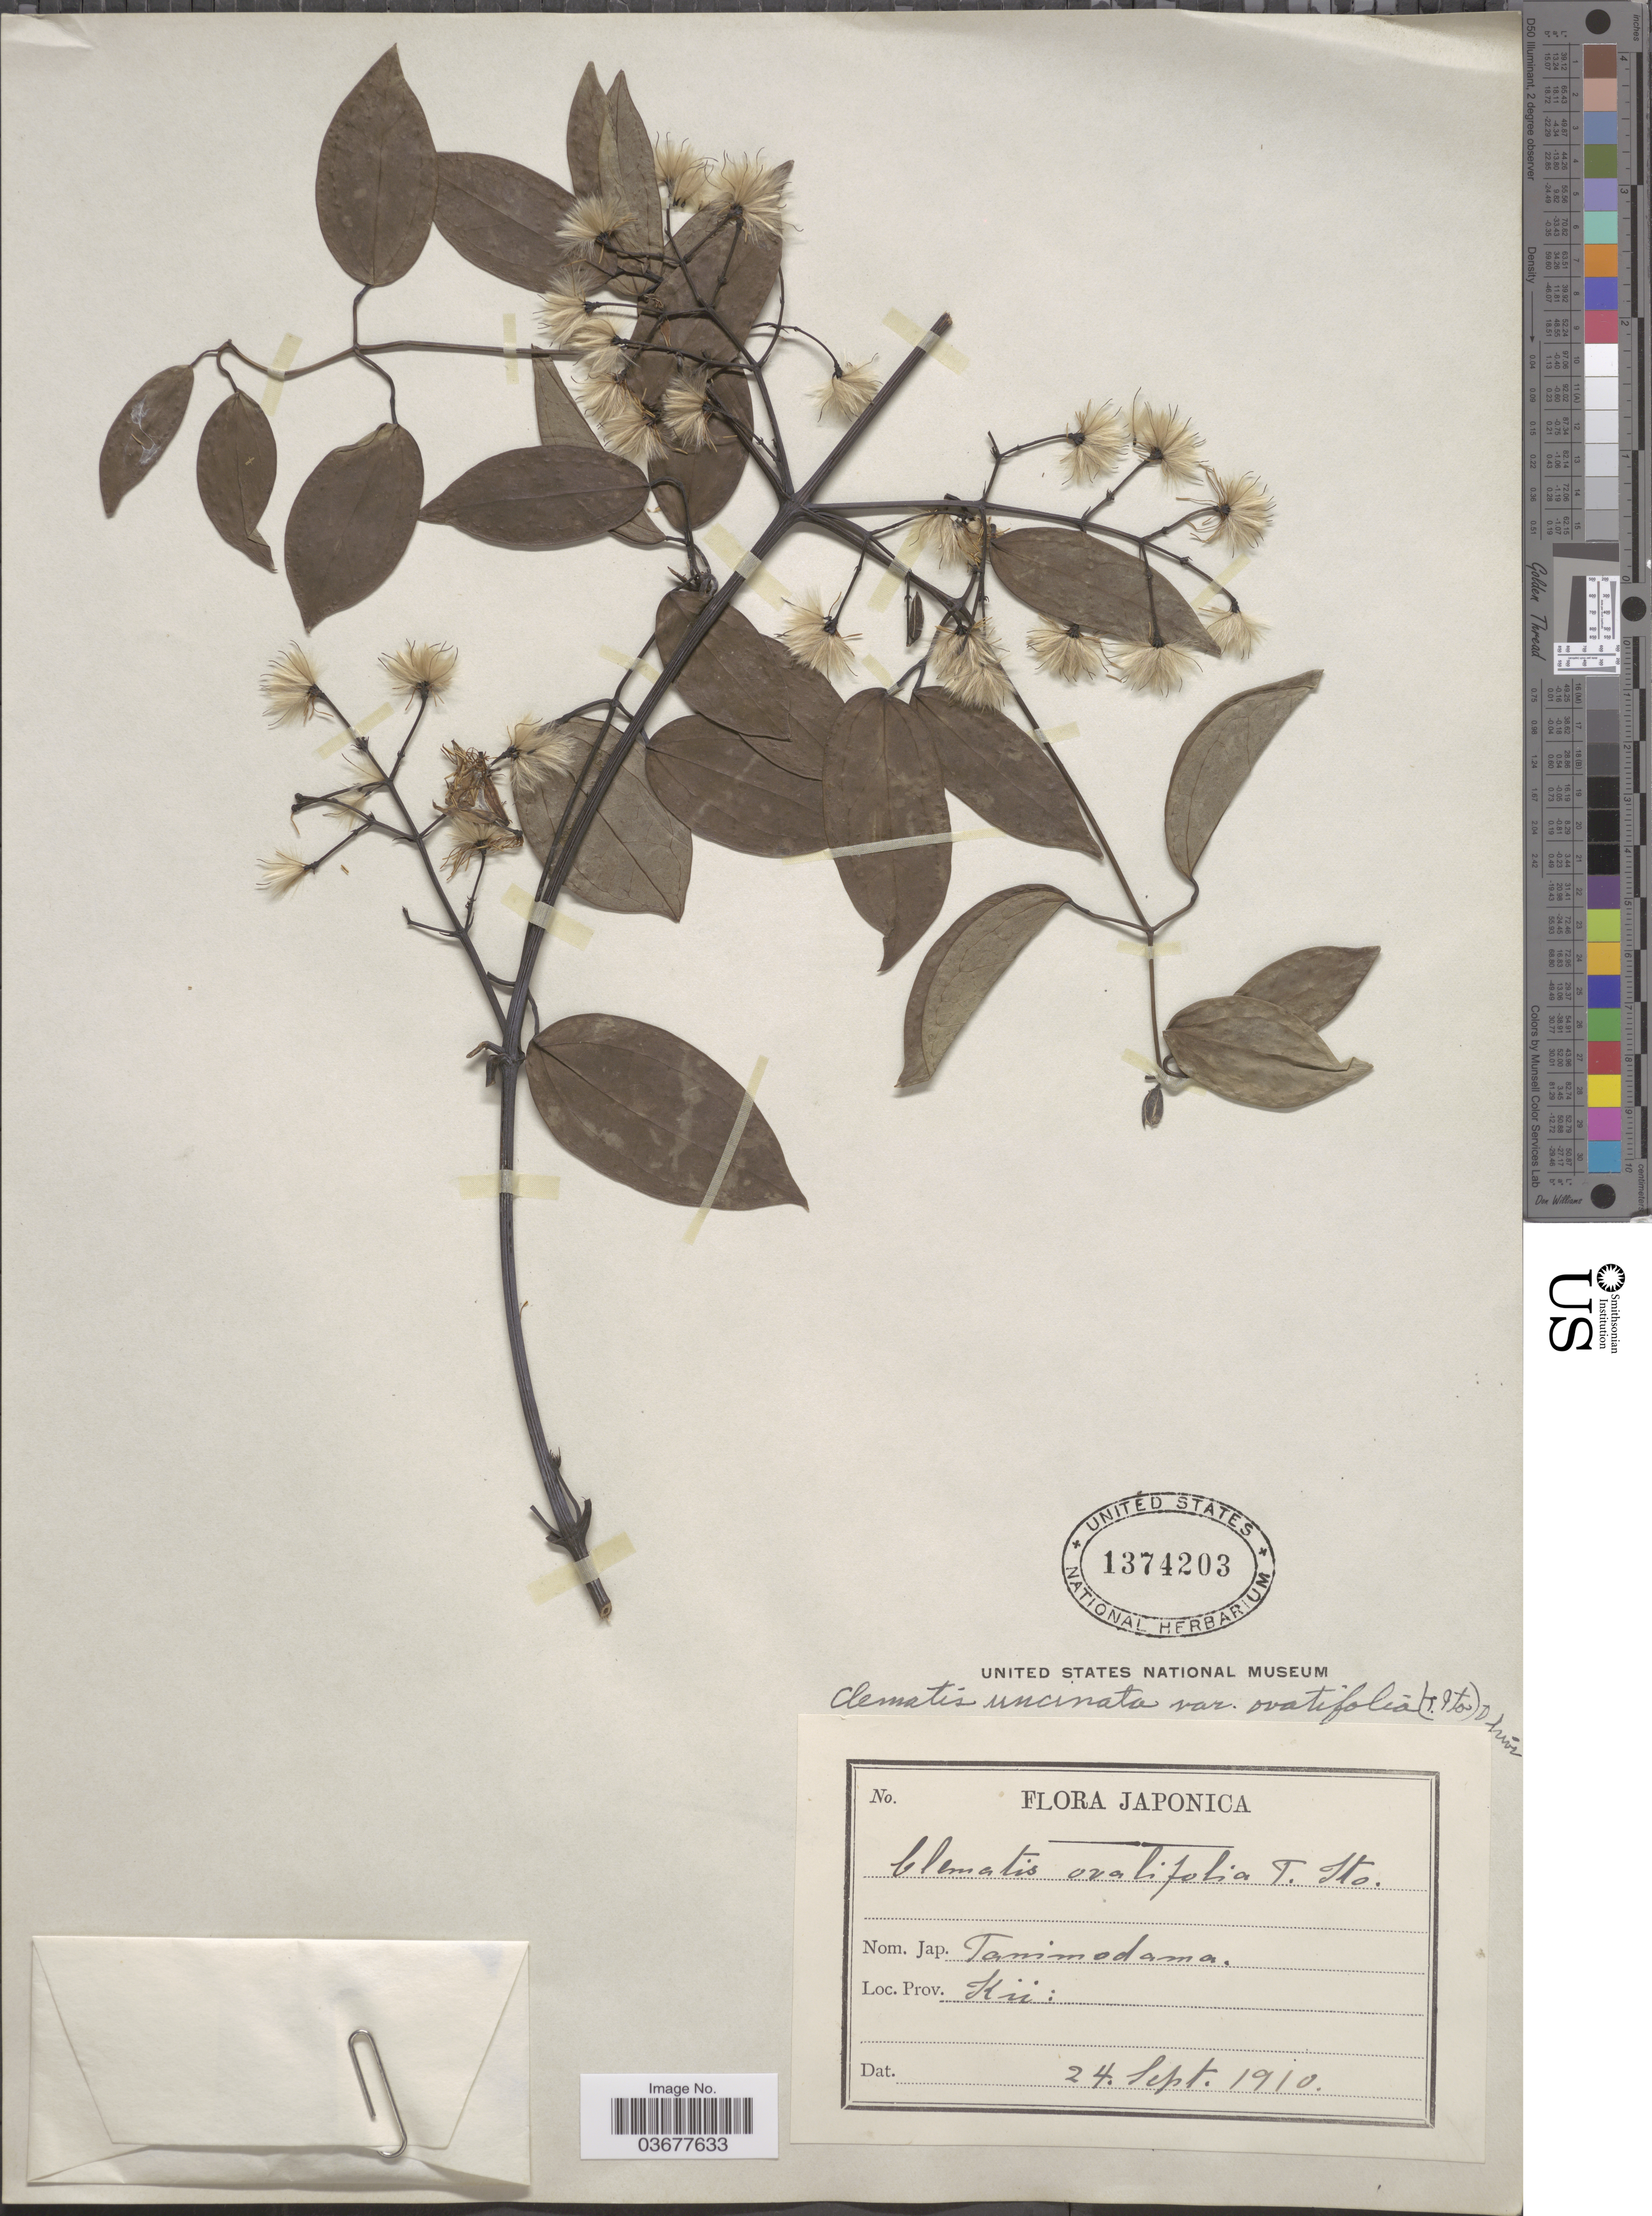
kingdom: Plantae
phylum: Tracheophyta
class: Magnoliopsida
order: Ranunculales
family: Ranunculaceae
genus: Clematis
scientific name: Clematis uncinata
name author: Champ. ex Benth.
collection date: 1910-09-24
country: Japan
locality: Kii.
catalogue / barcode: US 1374203